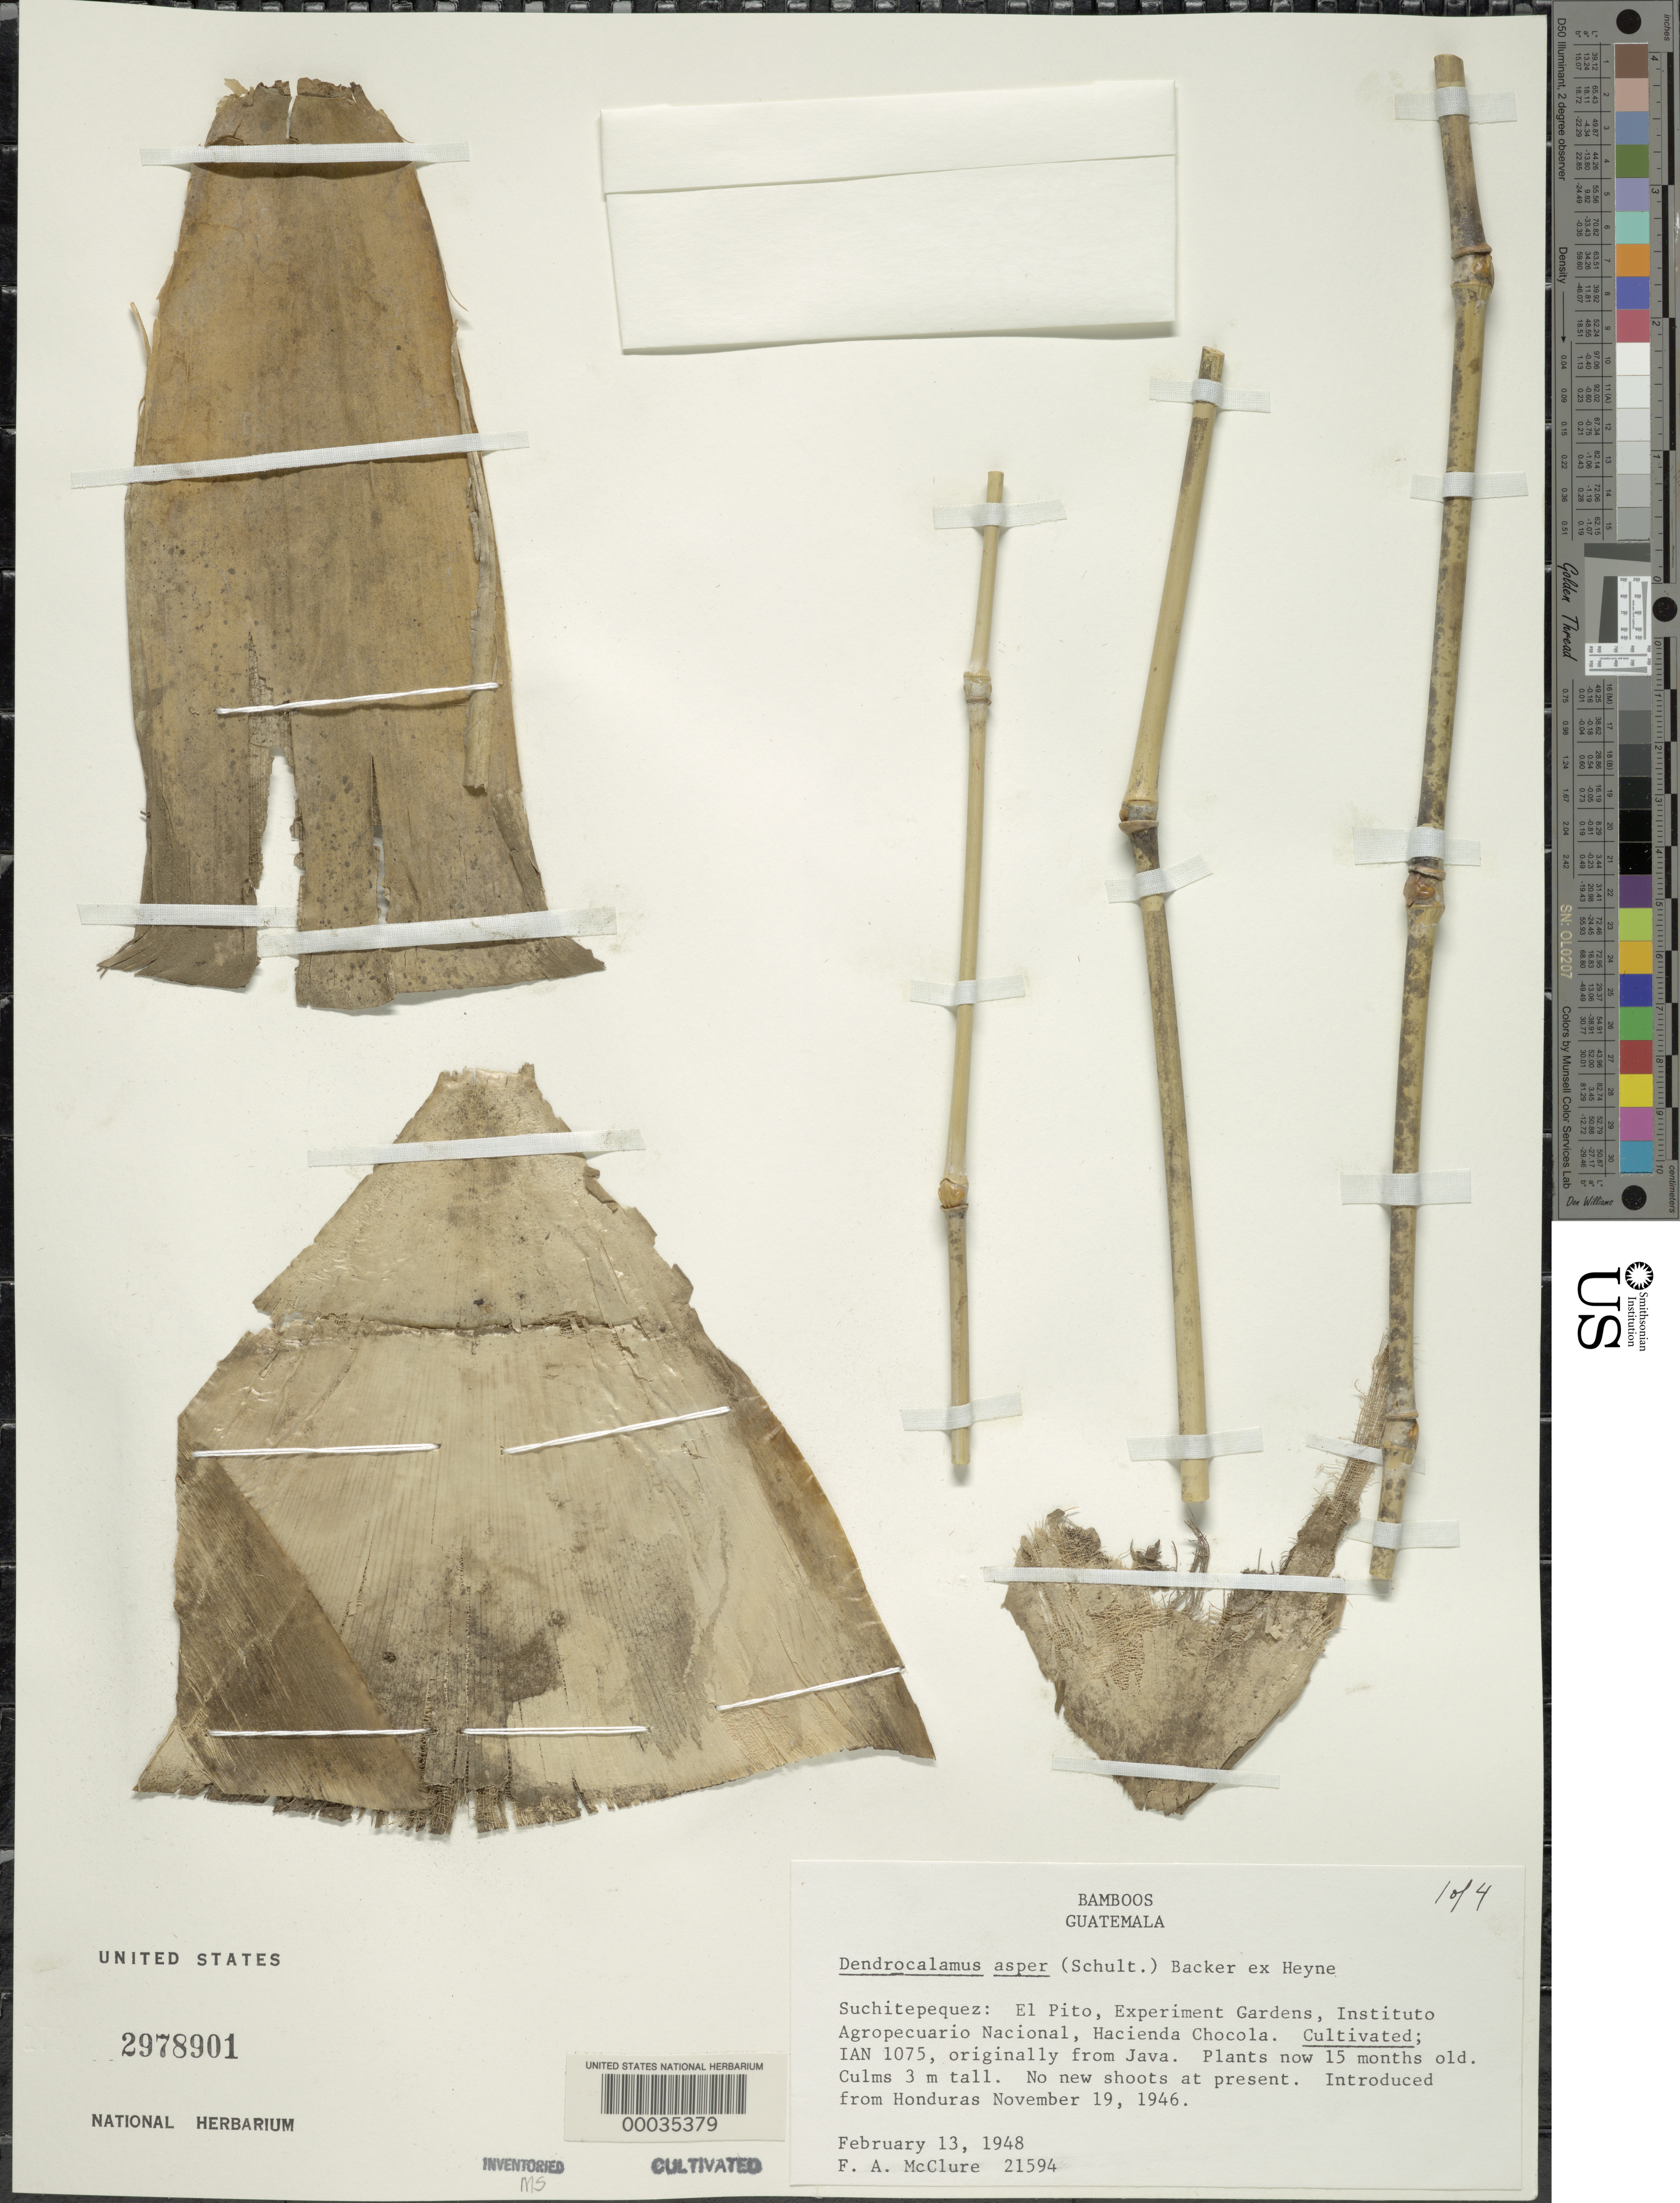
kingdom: Plantae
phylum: Tracheophyta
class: Liliopsida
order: Poales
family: Poaceae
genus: Dendrocalamus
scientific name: Dendrocalamus asper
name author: (Schult. & Schult. f.) Backer ex K. Heyne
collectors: F. A. McClure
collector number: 21594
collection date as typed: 13 Feb 1948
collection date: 1948-02-13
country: Guatemala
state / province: Suchitepéquez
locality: Ex. gardens, Inst. Agropecuario Nac. Hacienta Chocola, El Pito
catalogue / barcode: US 2978901